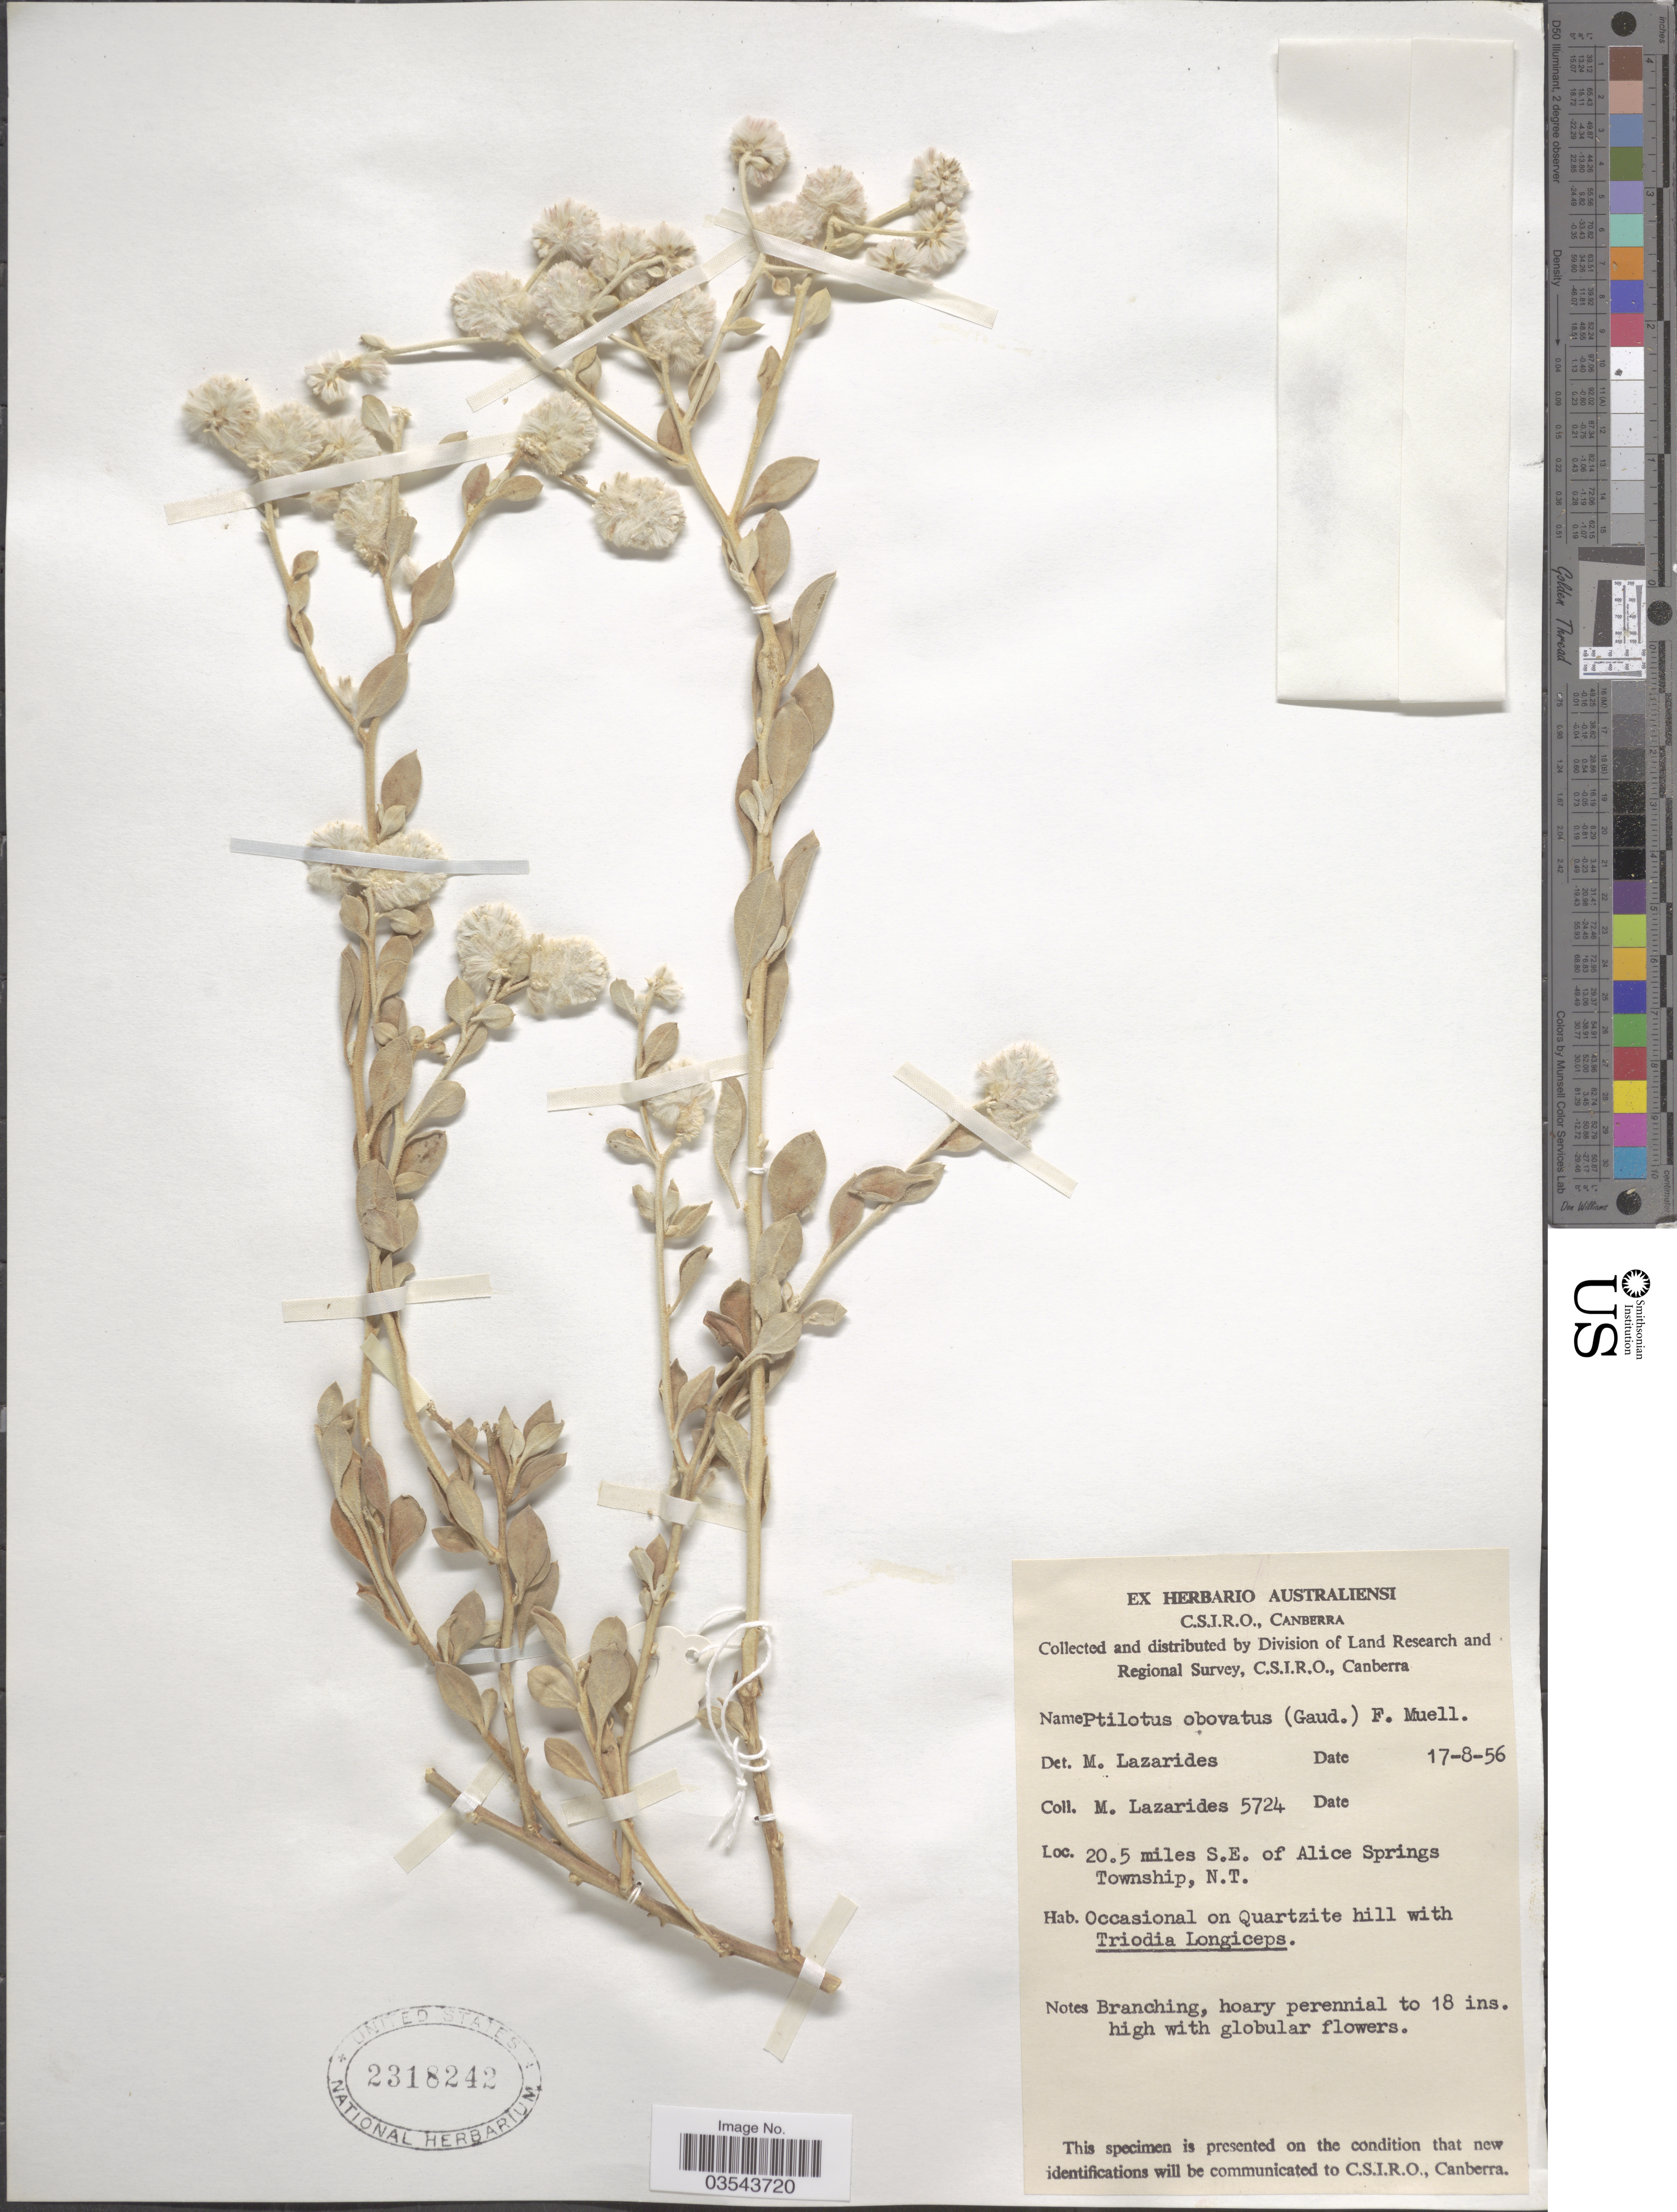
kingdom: Plantae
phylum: Tracheophyta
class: Magnoliopsida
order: Caryophyllales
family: Amaranthaceae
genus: Ptilotus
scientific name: Ptilotus obovatus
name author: (Gaudich.) F. Muell.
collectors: M. Lazarides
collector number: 5724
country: Australia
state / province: Northern Territory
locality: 20.5 miles S.E. of Alice Springs Township, N.T.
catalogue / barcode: US 2318242